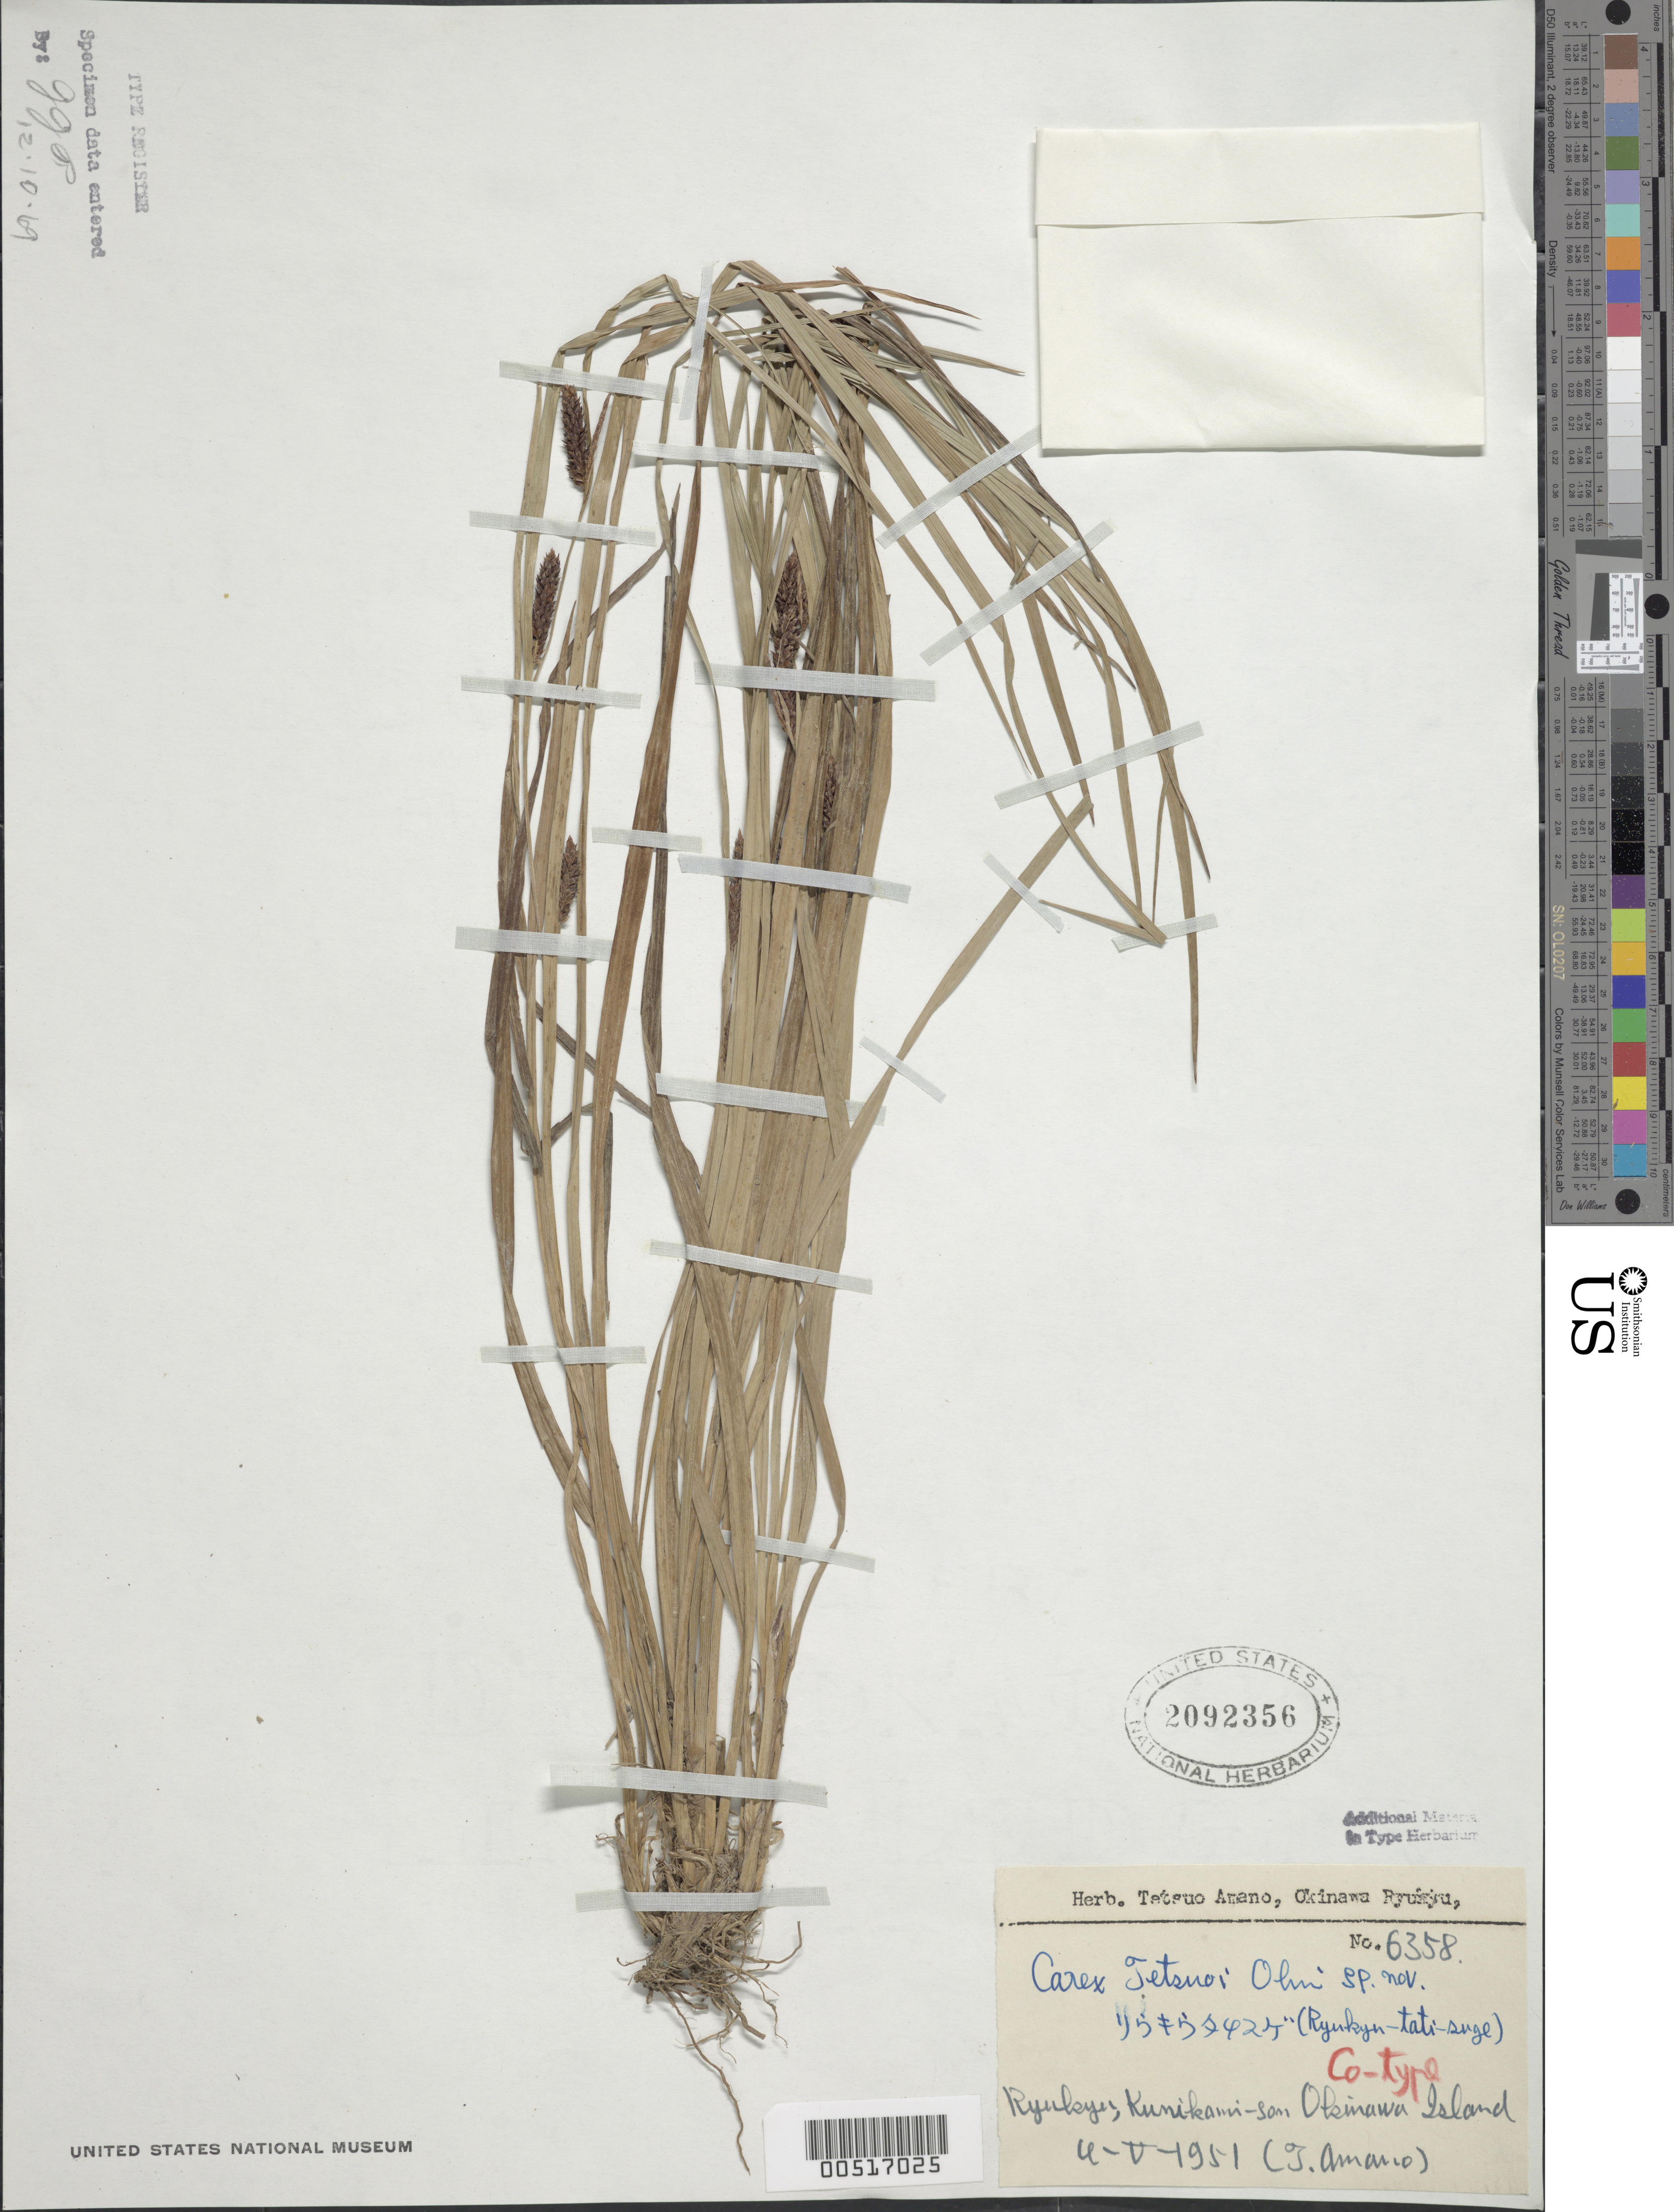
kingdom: Plantae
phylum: Tracheophyta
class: Liliopsida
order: Poales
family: Cyperaceae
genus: Carex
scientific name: Carex tetsuoi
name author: Ohwi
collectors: T. Amano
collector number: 6358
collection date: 1951-05-04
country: Japan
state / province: Okinawa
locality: Ryukyu; Kunikami-son Okinawa Island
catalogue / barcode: US 2092356